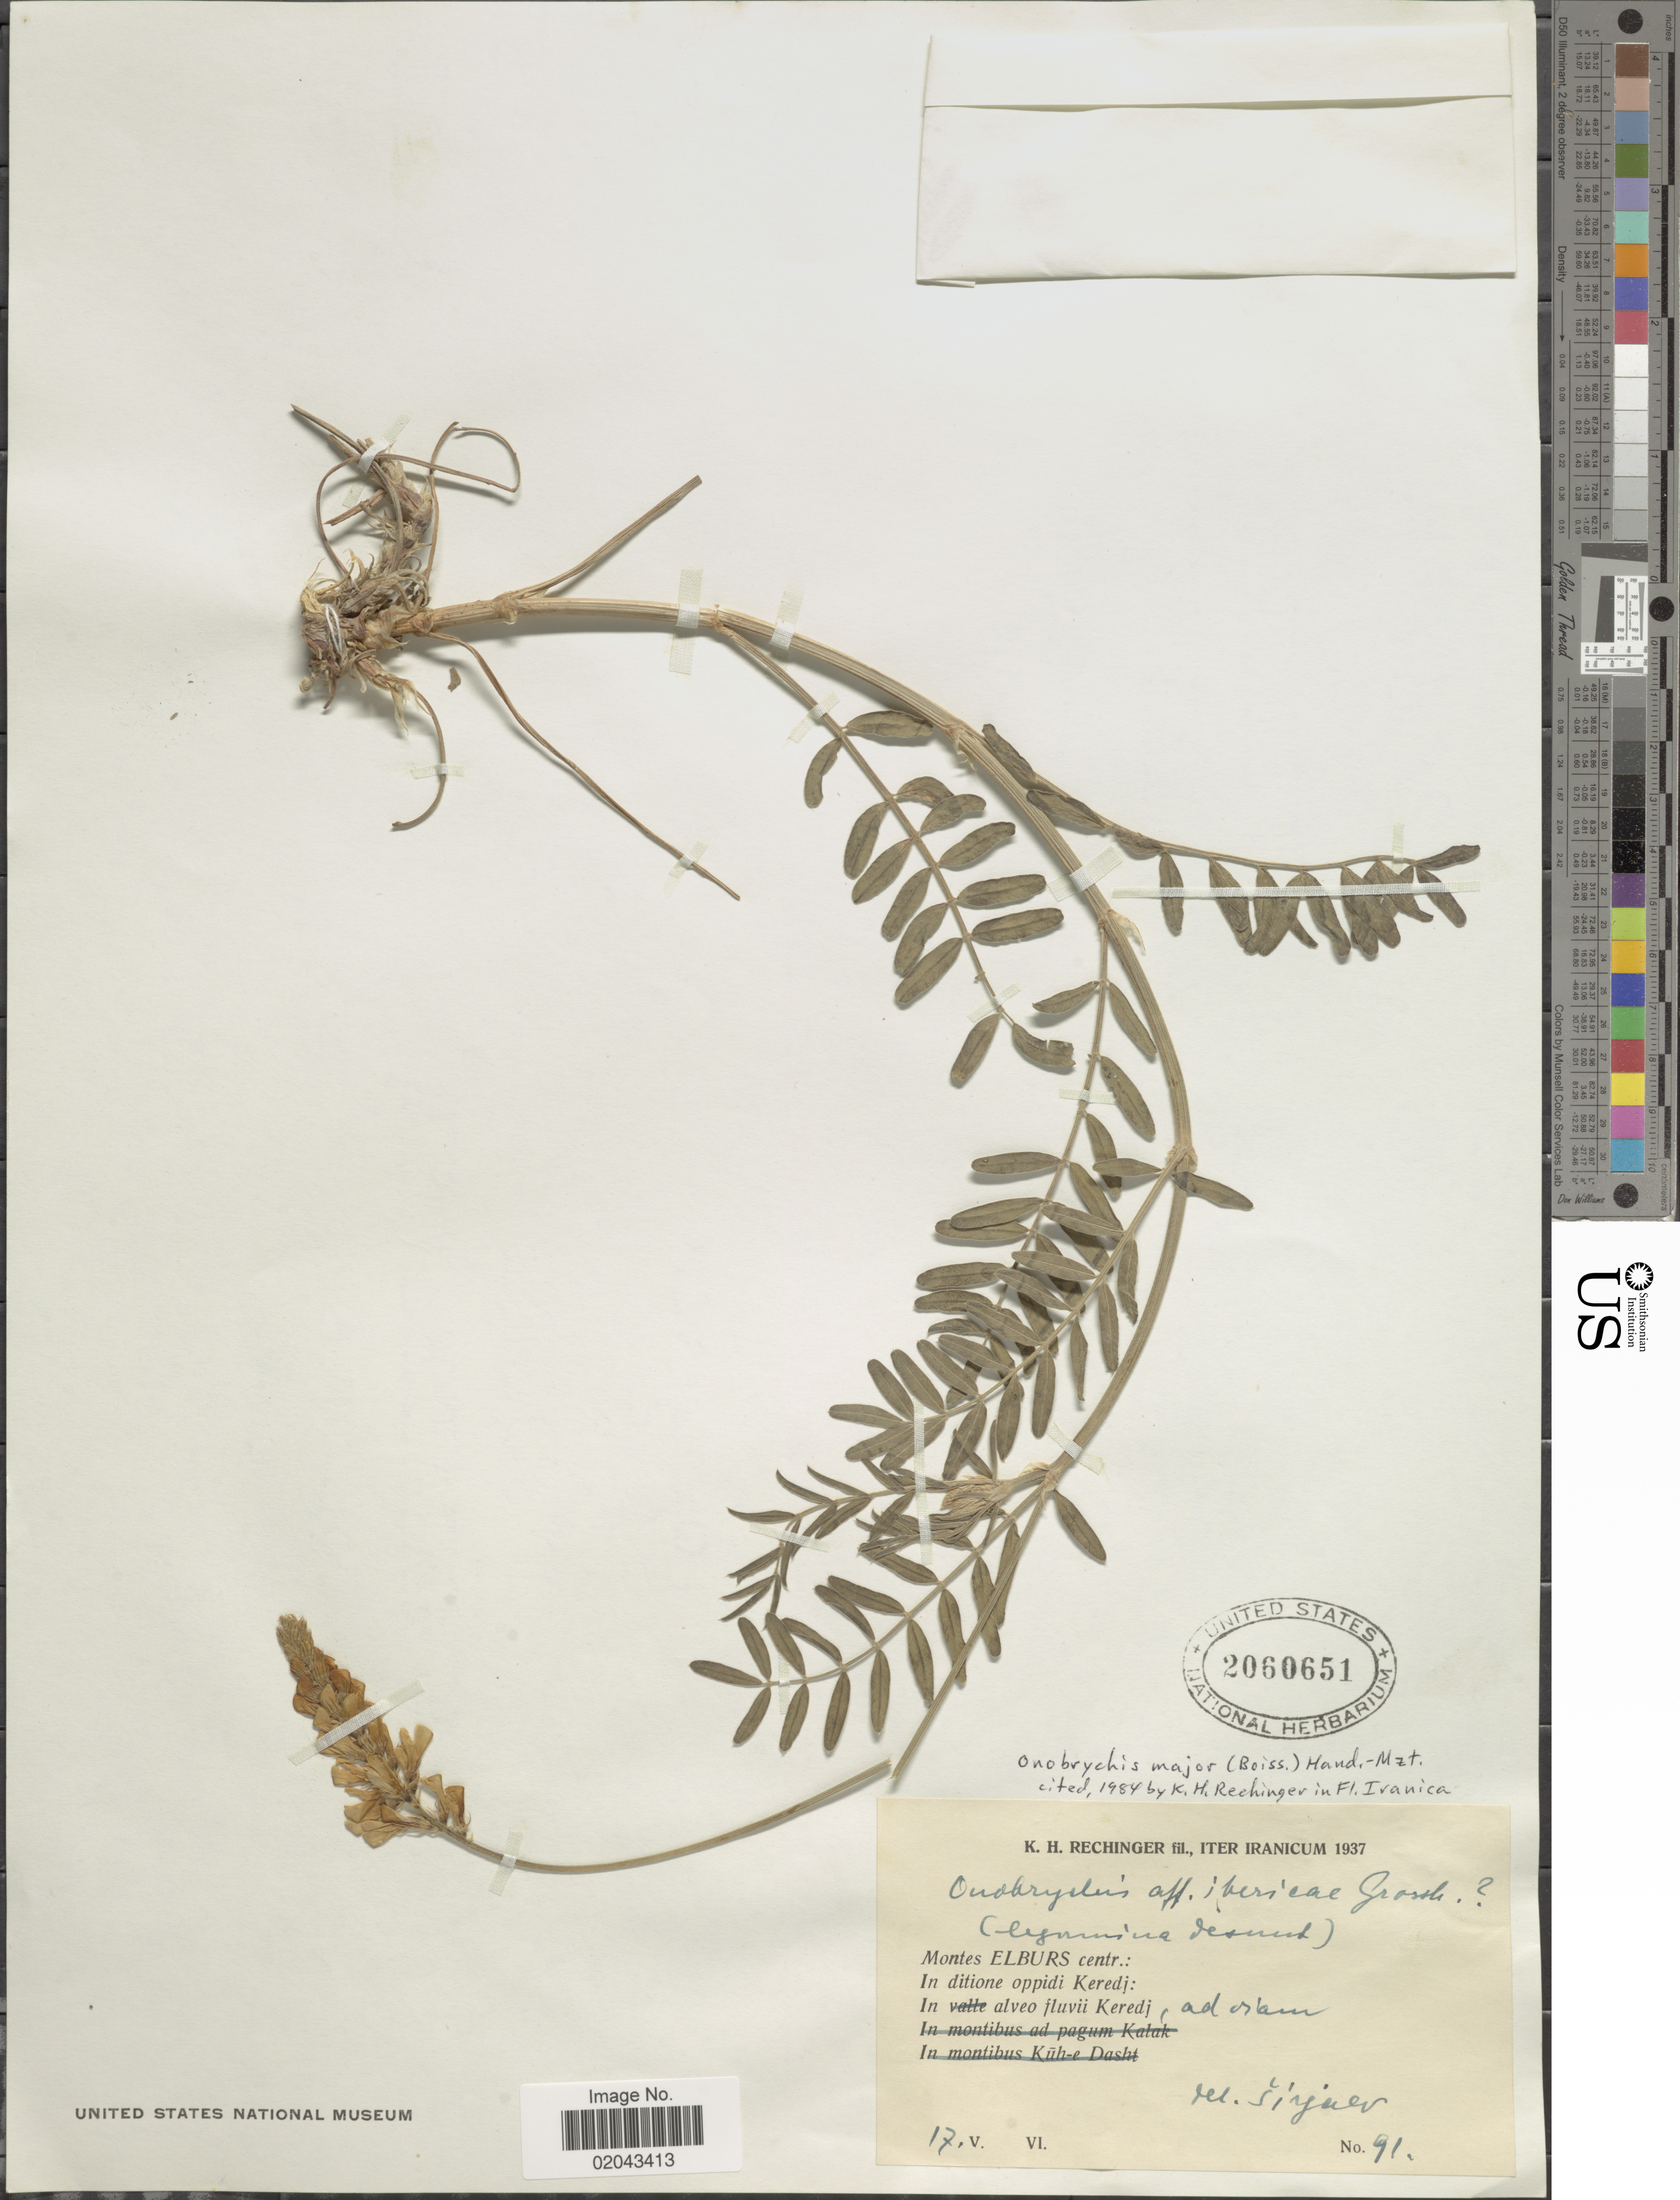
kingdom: Plantae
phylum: Tracheophyta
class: Magnoliopsida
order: Fabales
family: Fabaceae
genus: Onobrychis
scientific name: Onobrychis major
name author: (Boiss.) Hand.-Mazz.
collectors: K. H. Rechinger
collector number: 91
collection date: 1937-05-17/1937-06-17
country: Iran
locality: Iter Iranicum, Montes Elburs centr.: In ditione oppidi Keredj: In alveo fluvii Keredj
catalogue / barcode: US 2060651